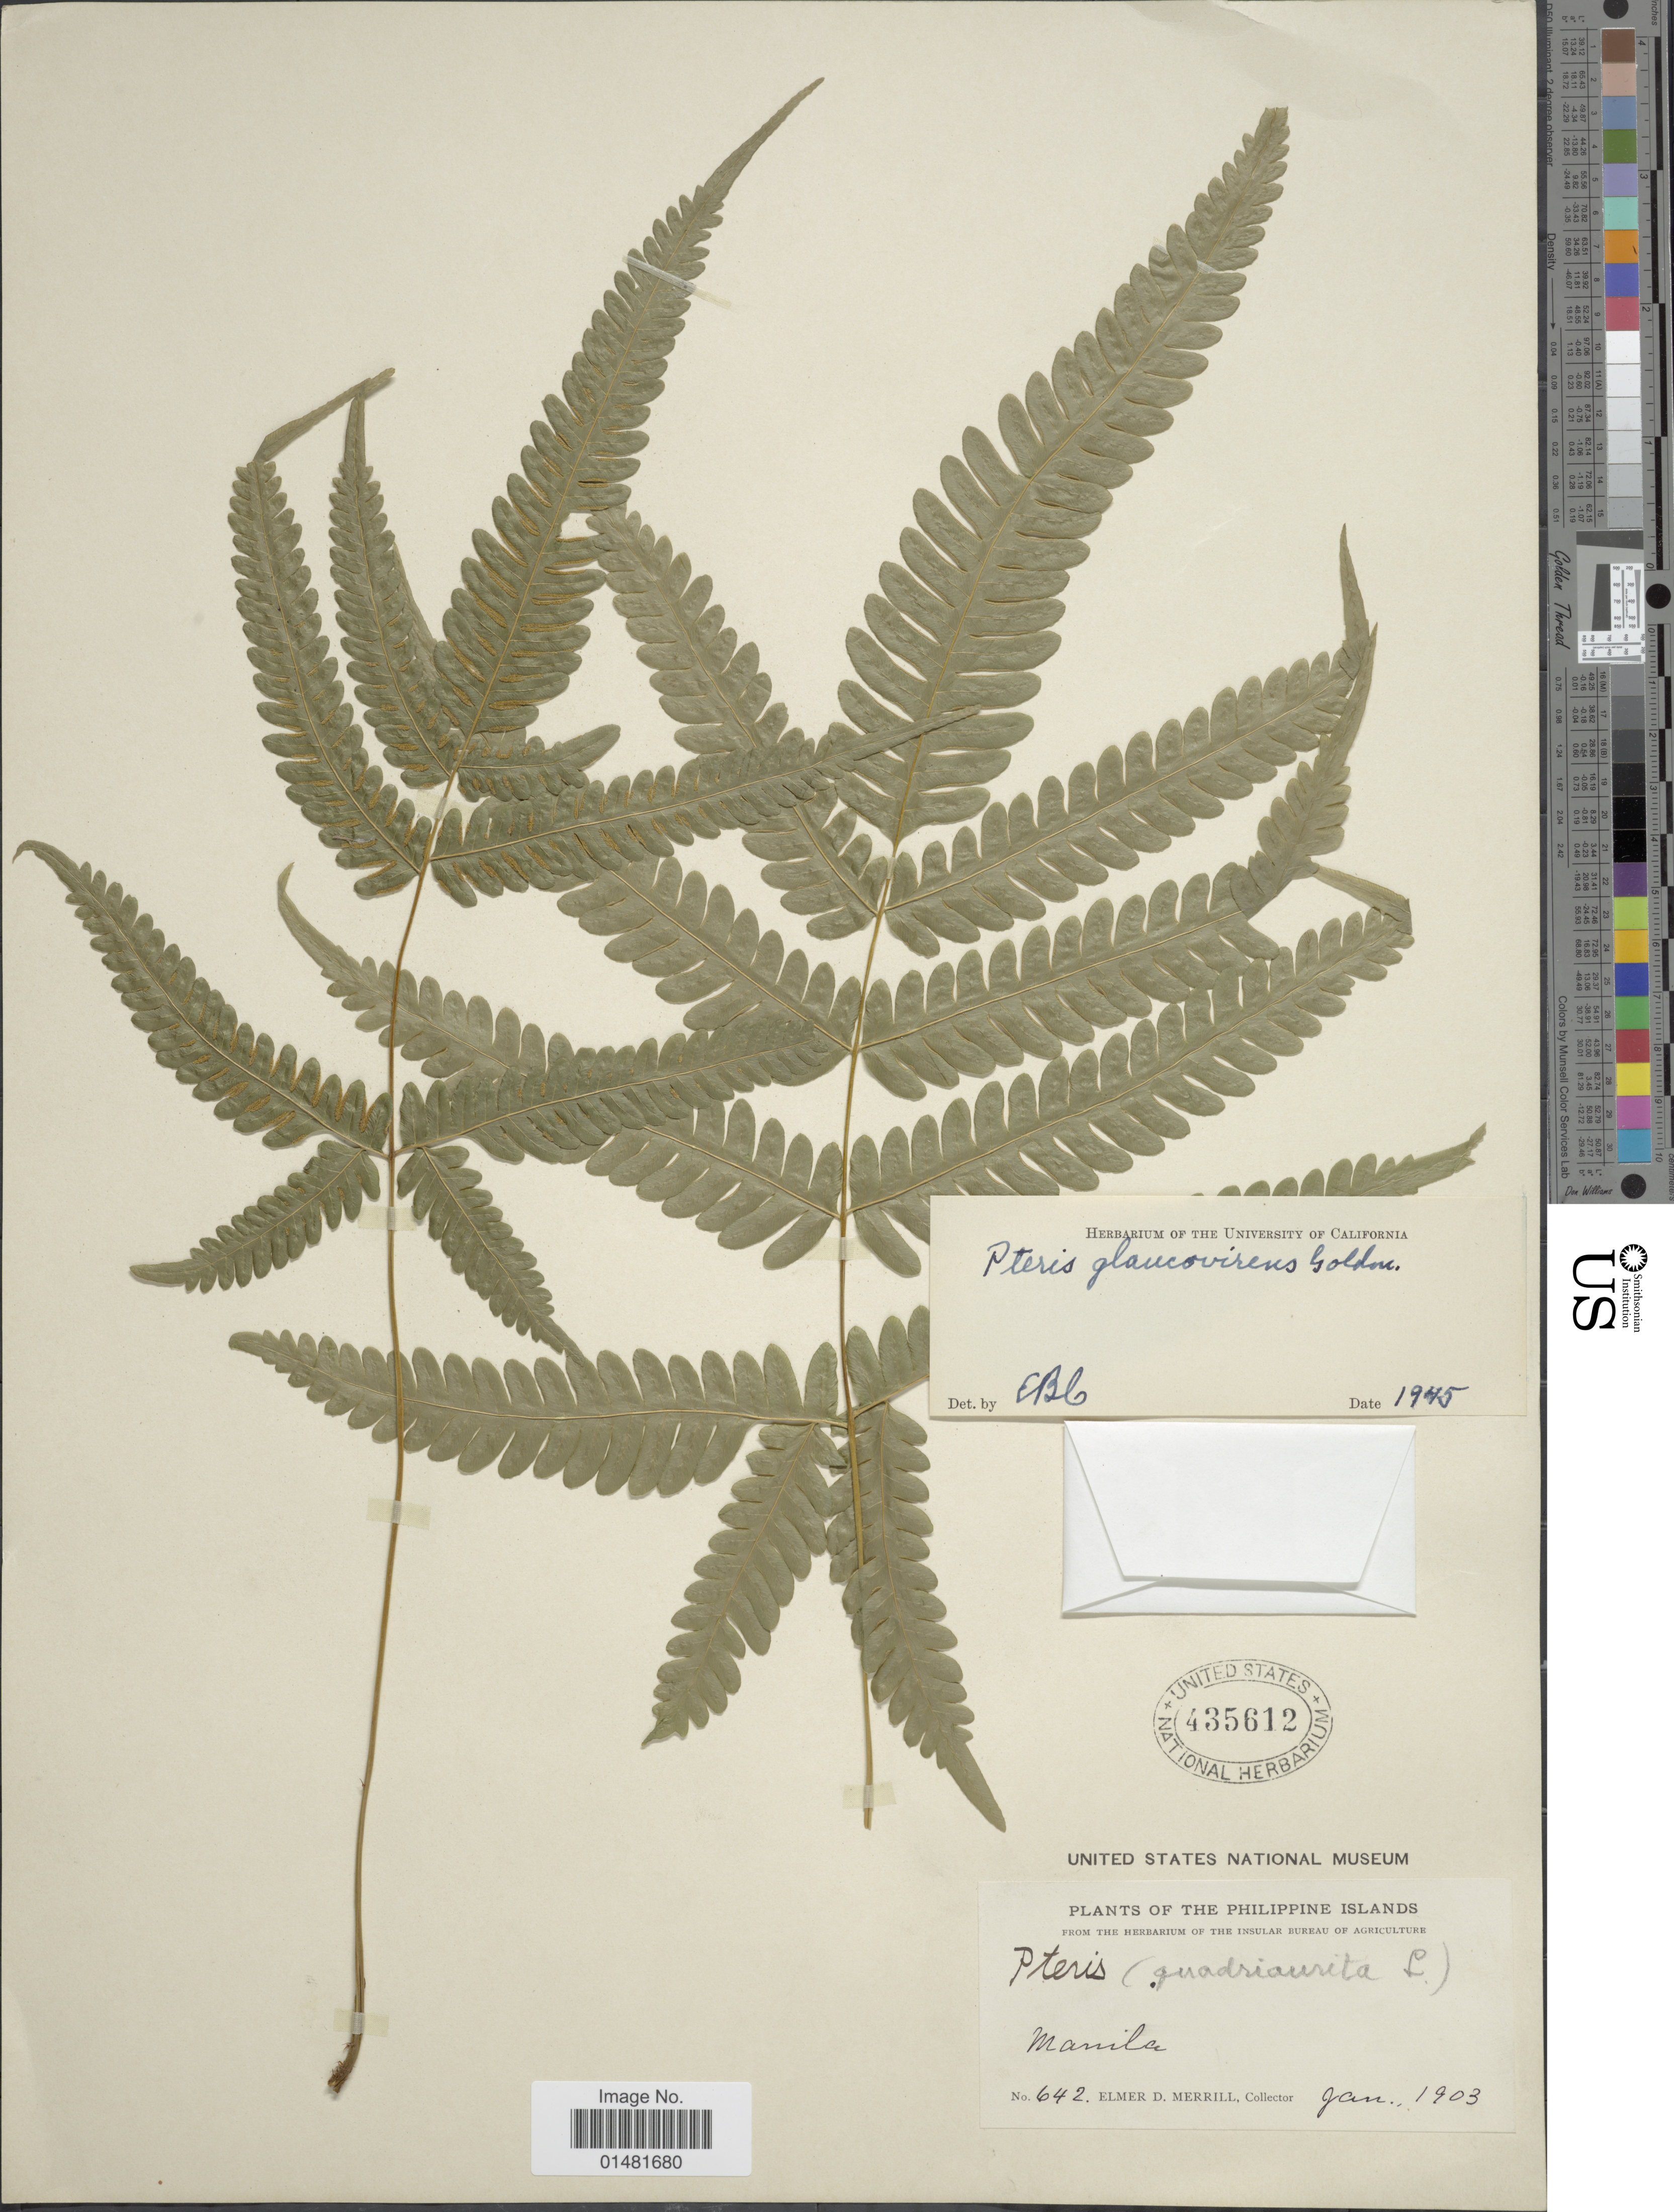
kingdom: Plantae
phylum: Tracheophyta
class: Polypodiopsida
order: Polypodiales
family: Pteridaceae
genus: Pteris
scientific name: Pteris glaucovirens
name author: Goldm.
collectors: E. D. Merrill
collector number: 642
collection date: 1903-01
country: Philippines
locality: Philippine Islands, Manila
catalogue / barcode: US 435612